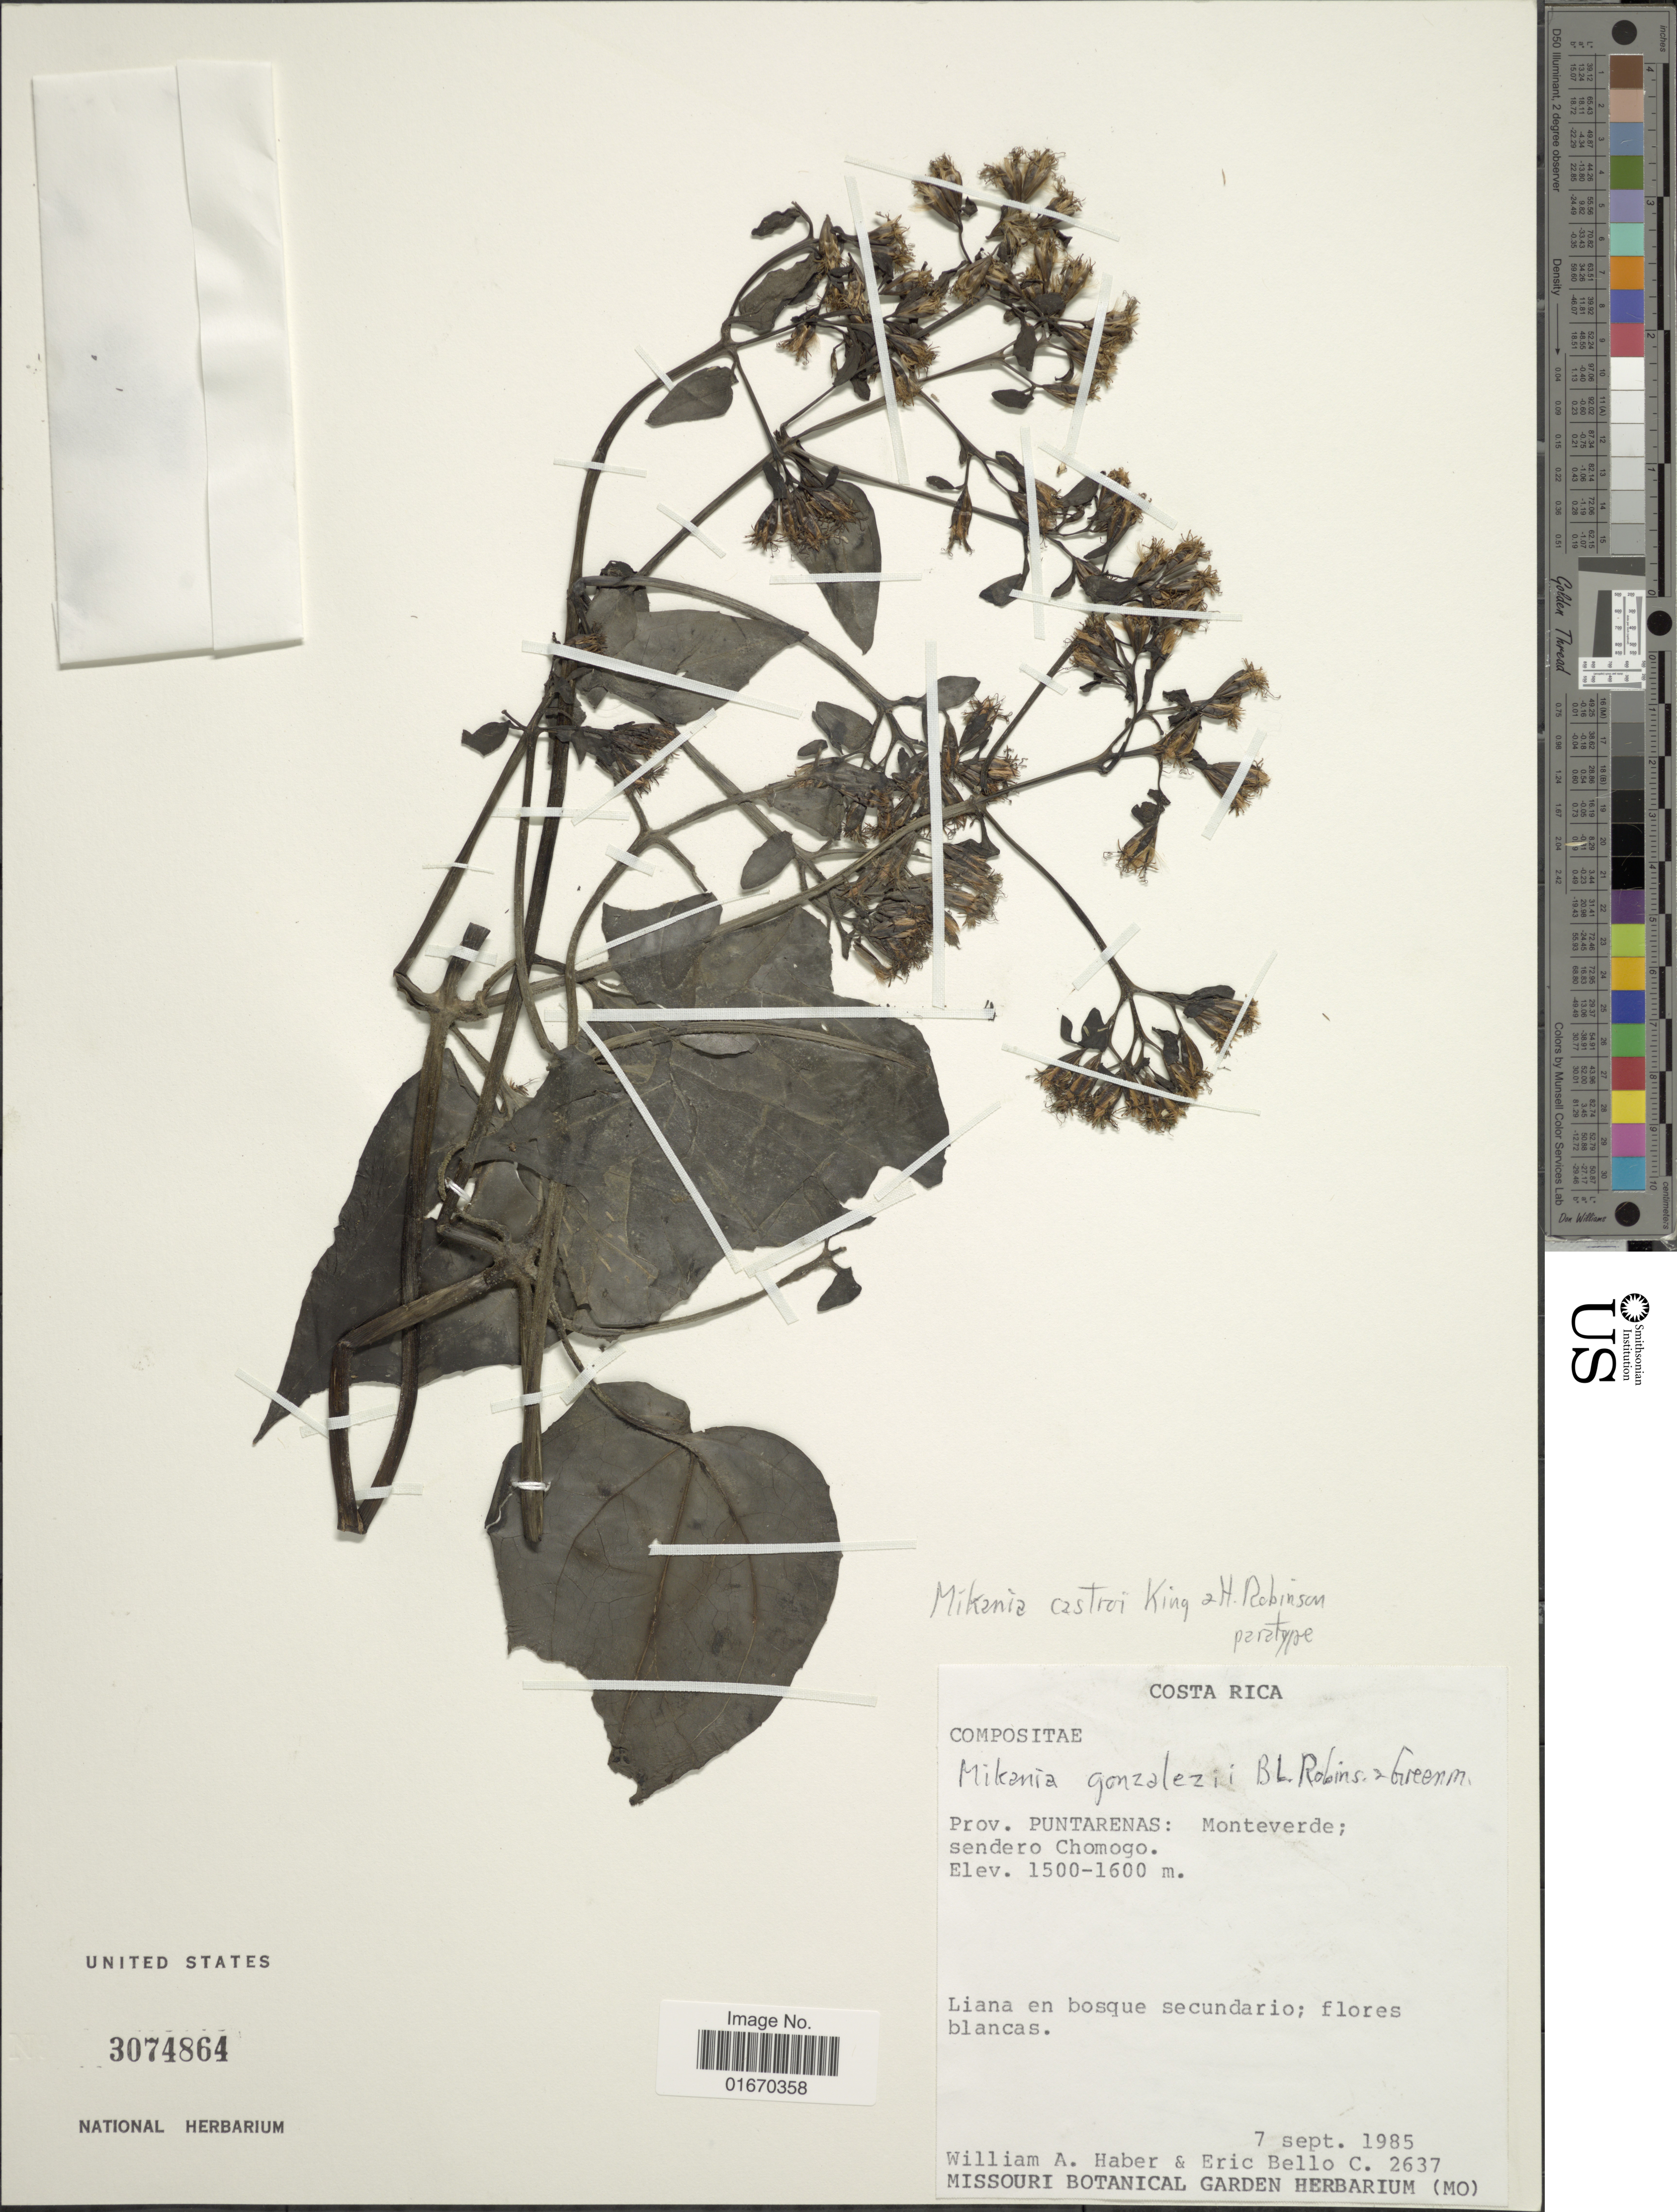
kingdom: Plantae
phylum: Tracheophyta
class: Magnoliopsida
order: Asterales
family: Asteraceae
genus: Mikania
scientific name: Mikania castroi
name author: R.M. King & H. Rob.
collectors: W. A. Haber & E. Bello C.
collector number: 2637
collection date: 1985-09-07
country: Costa Rica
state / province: Puntarenas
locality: Monteverde, sendero Chomogo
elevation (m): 1500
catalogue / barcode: US 3074864